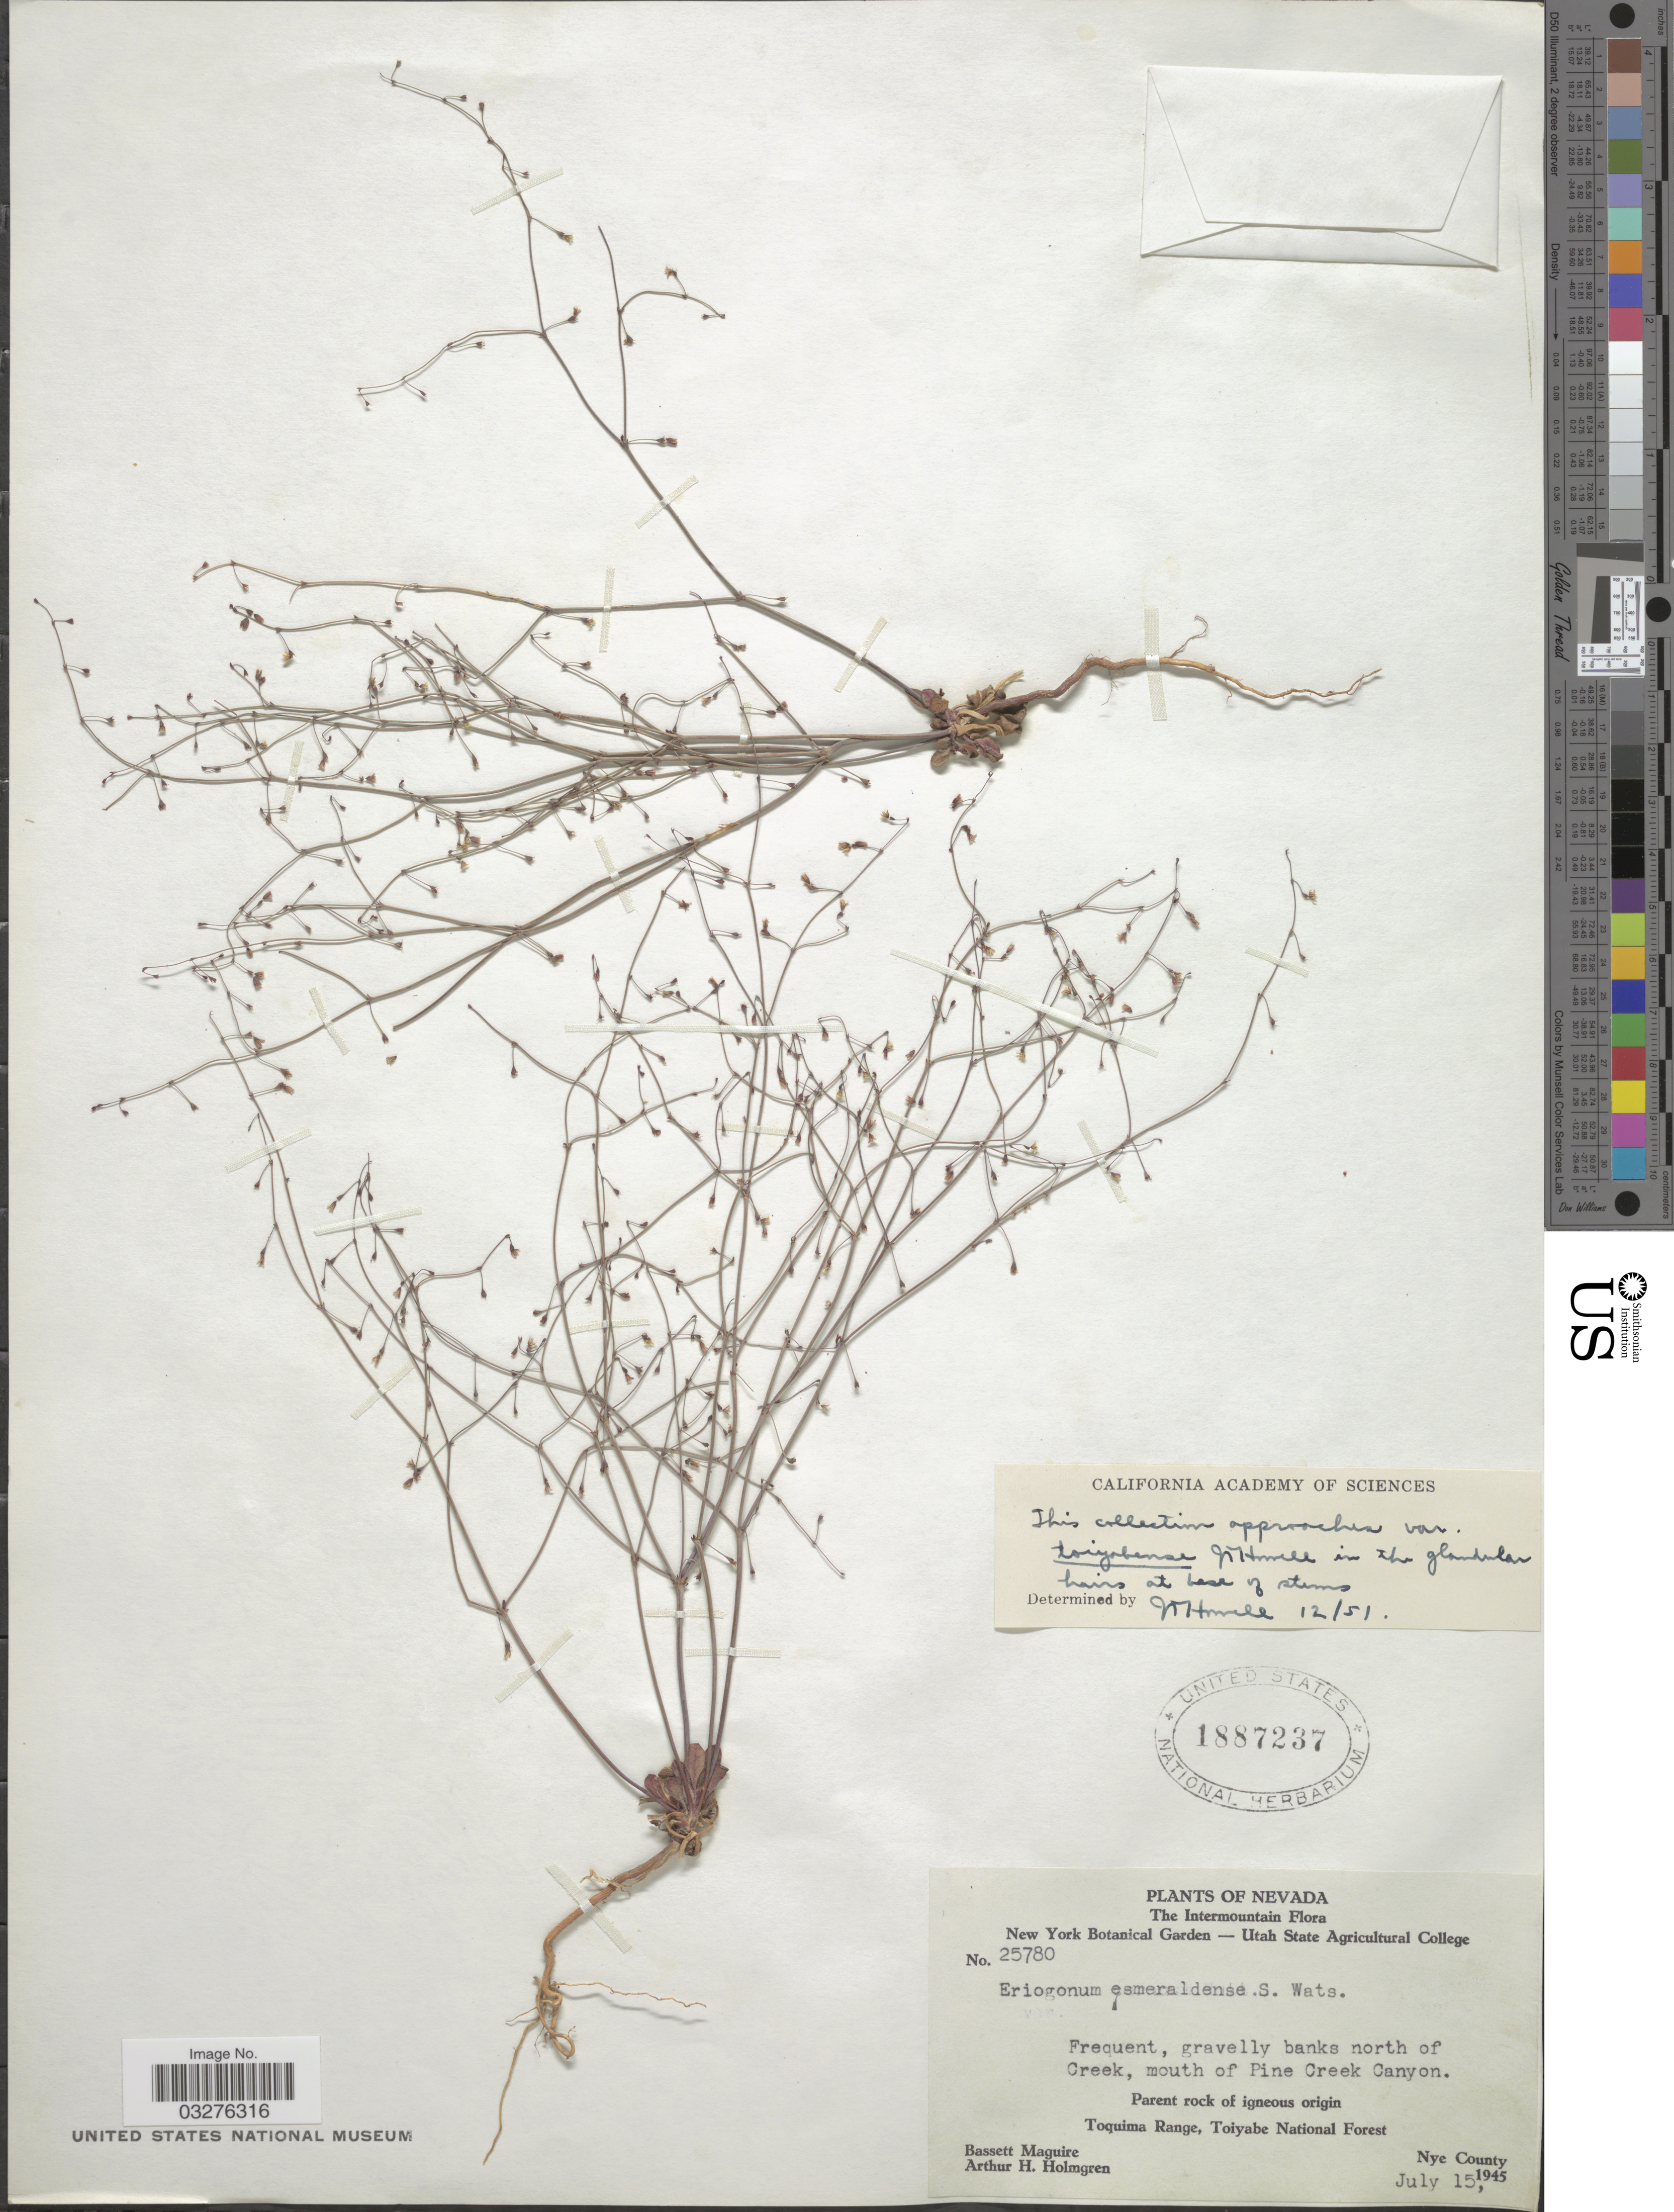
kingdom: Plantae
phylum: Tracheophyta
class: Magnoliopsida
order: Caryophyllales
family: Polygonaceae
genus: Eriogonum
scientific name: Eriogonum esmeraldense var. toiyabense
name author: J.T. Howell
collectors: B. Maguire & A. H. Holmgren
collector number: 25780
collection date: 1945-07-15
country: United States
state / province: Nevada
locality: The Intermountain, Frequent, gravelly banks north of Creek, mouth of Pine Creek Canyon, Toquima Range, Toiyabe National Forest, Nye County.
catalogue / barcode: US 1887237